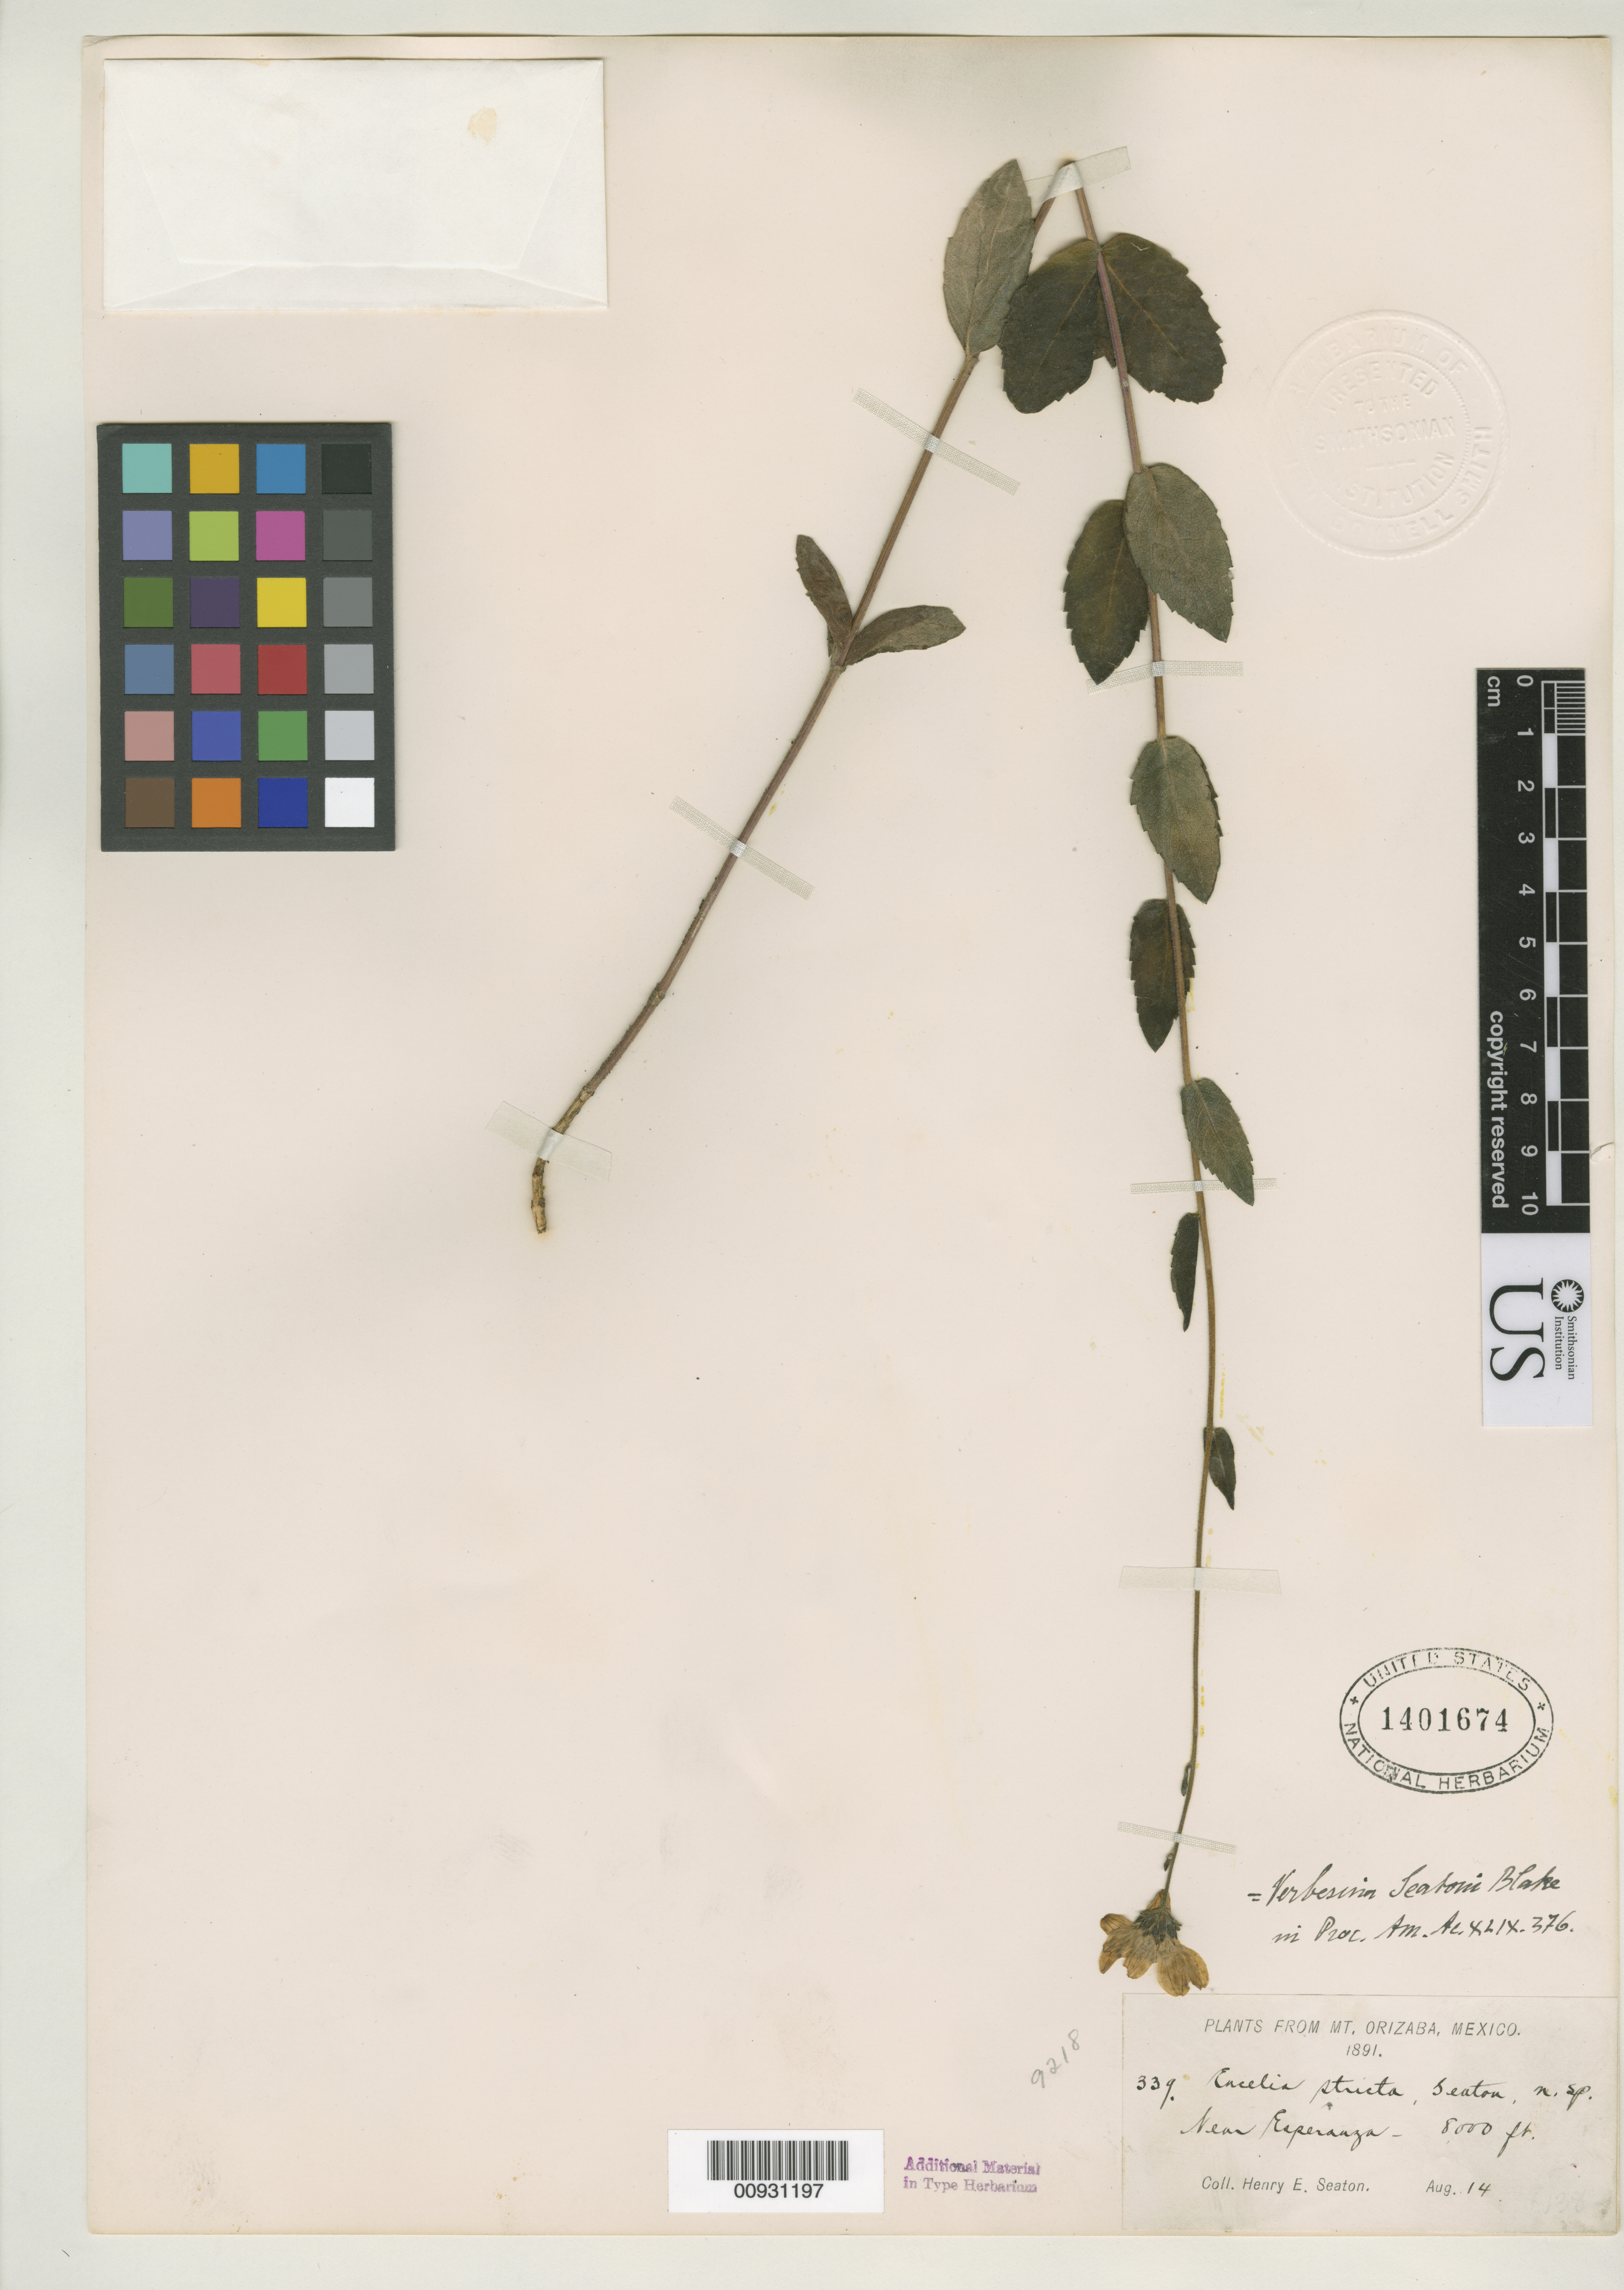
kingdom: Plantae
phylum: Tracheophyta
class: Magnoliopsida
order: Asterales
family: Asteraceae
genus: Encelia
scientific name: Encelia stricta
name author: Seaton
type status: Isotype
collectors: H. E. Seaton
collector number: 339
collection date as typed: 14 Aug 1891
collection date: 1891-08-14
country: Mexico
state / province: Veracruz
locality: Esperanza, Mt. Orizaba.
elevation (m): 2438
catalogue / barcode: US 1401674